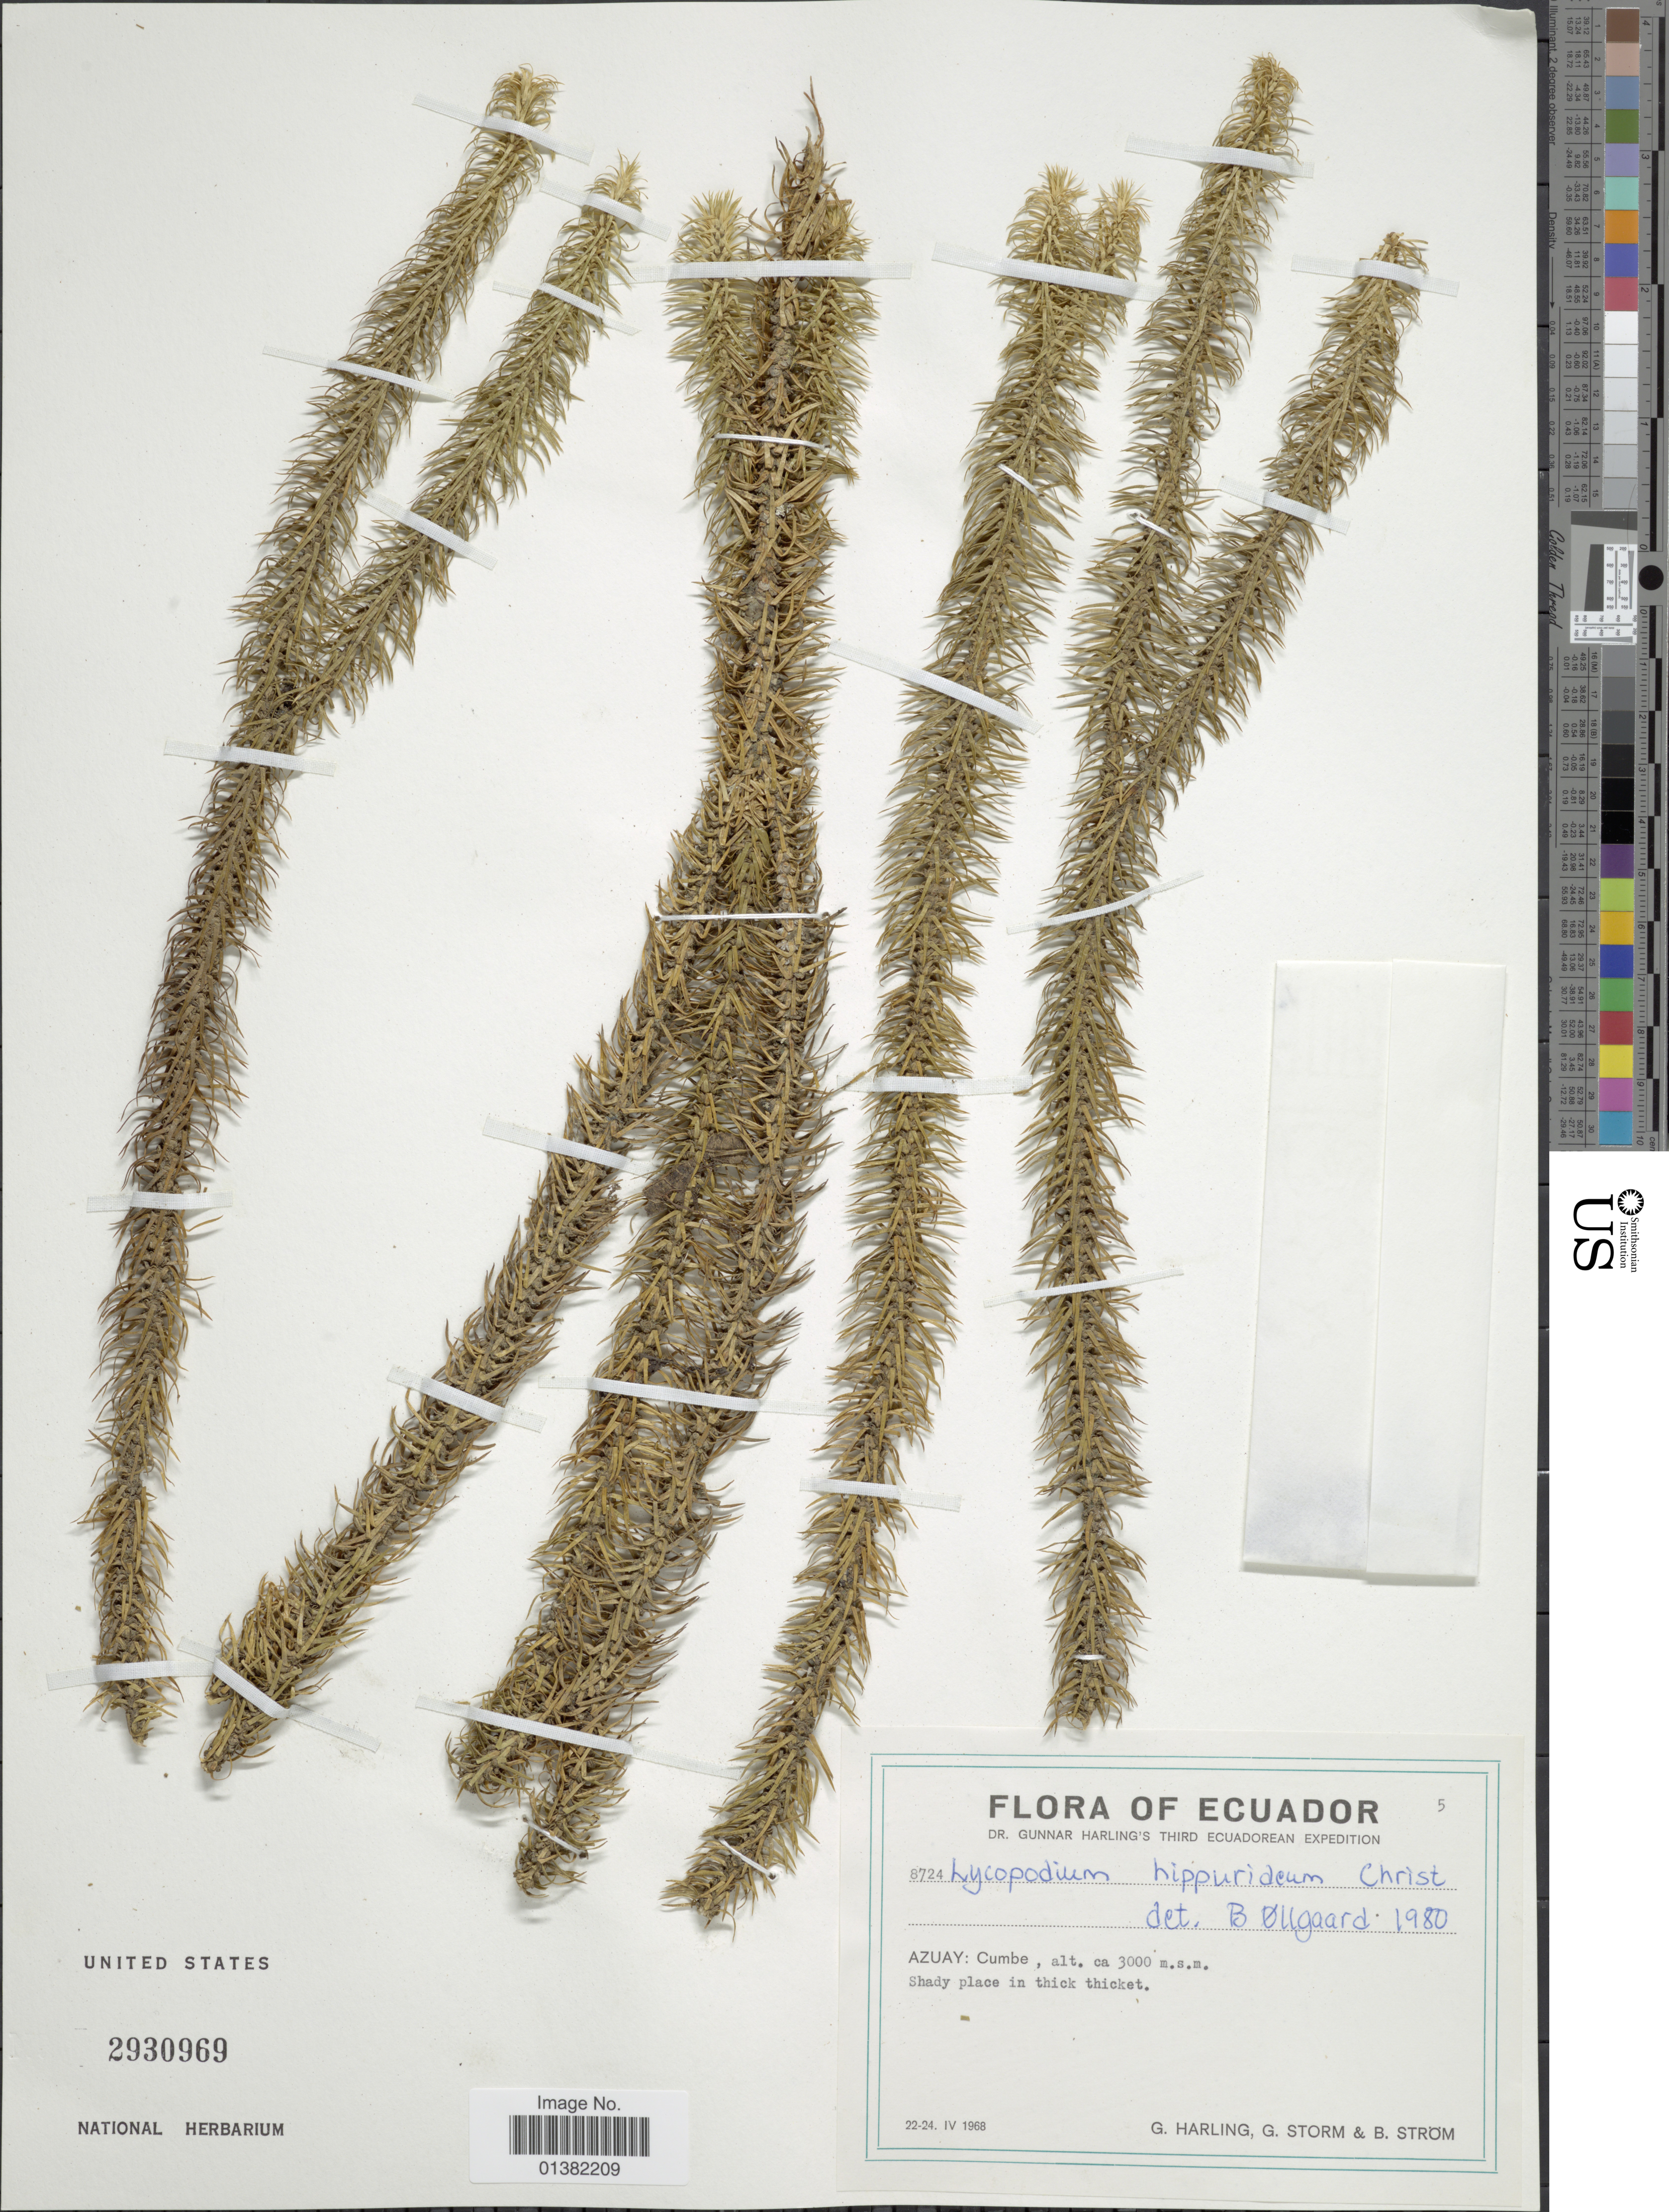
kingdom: Plantae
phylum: Tracheophyta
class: Lycopodiopsida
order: Lycopodiales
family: Lycopodiaceae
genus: Phlegmariurus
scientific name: Phlegmariurus hippurideus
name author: (Christ) B. Øllg.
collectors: G. Harling, G. Storm & B. Ström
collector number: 8724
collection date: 1968-04-22/1968-04-24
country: Ecuador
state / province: Azuay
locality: Cumbe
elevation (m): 3000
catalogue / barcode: US 2930969